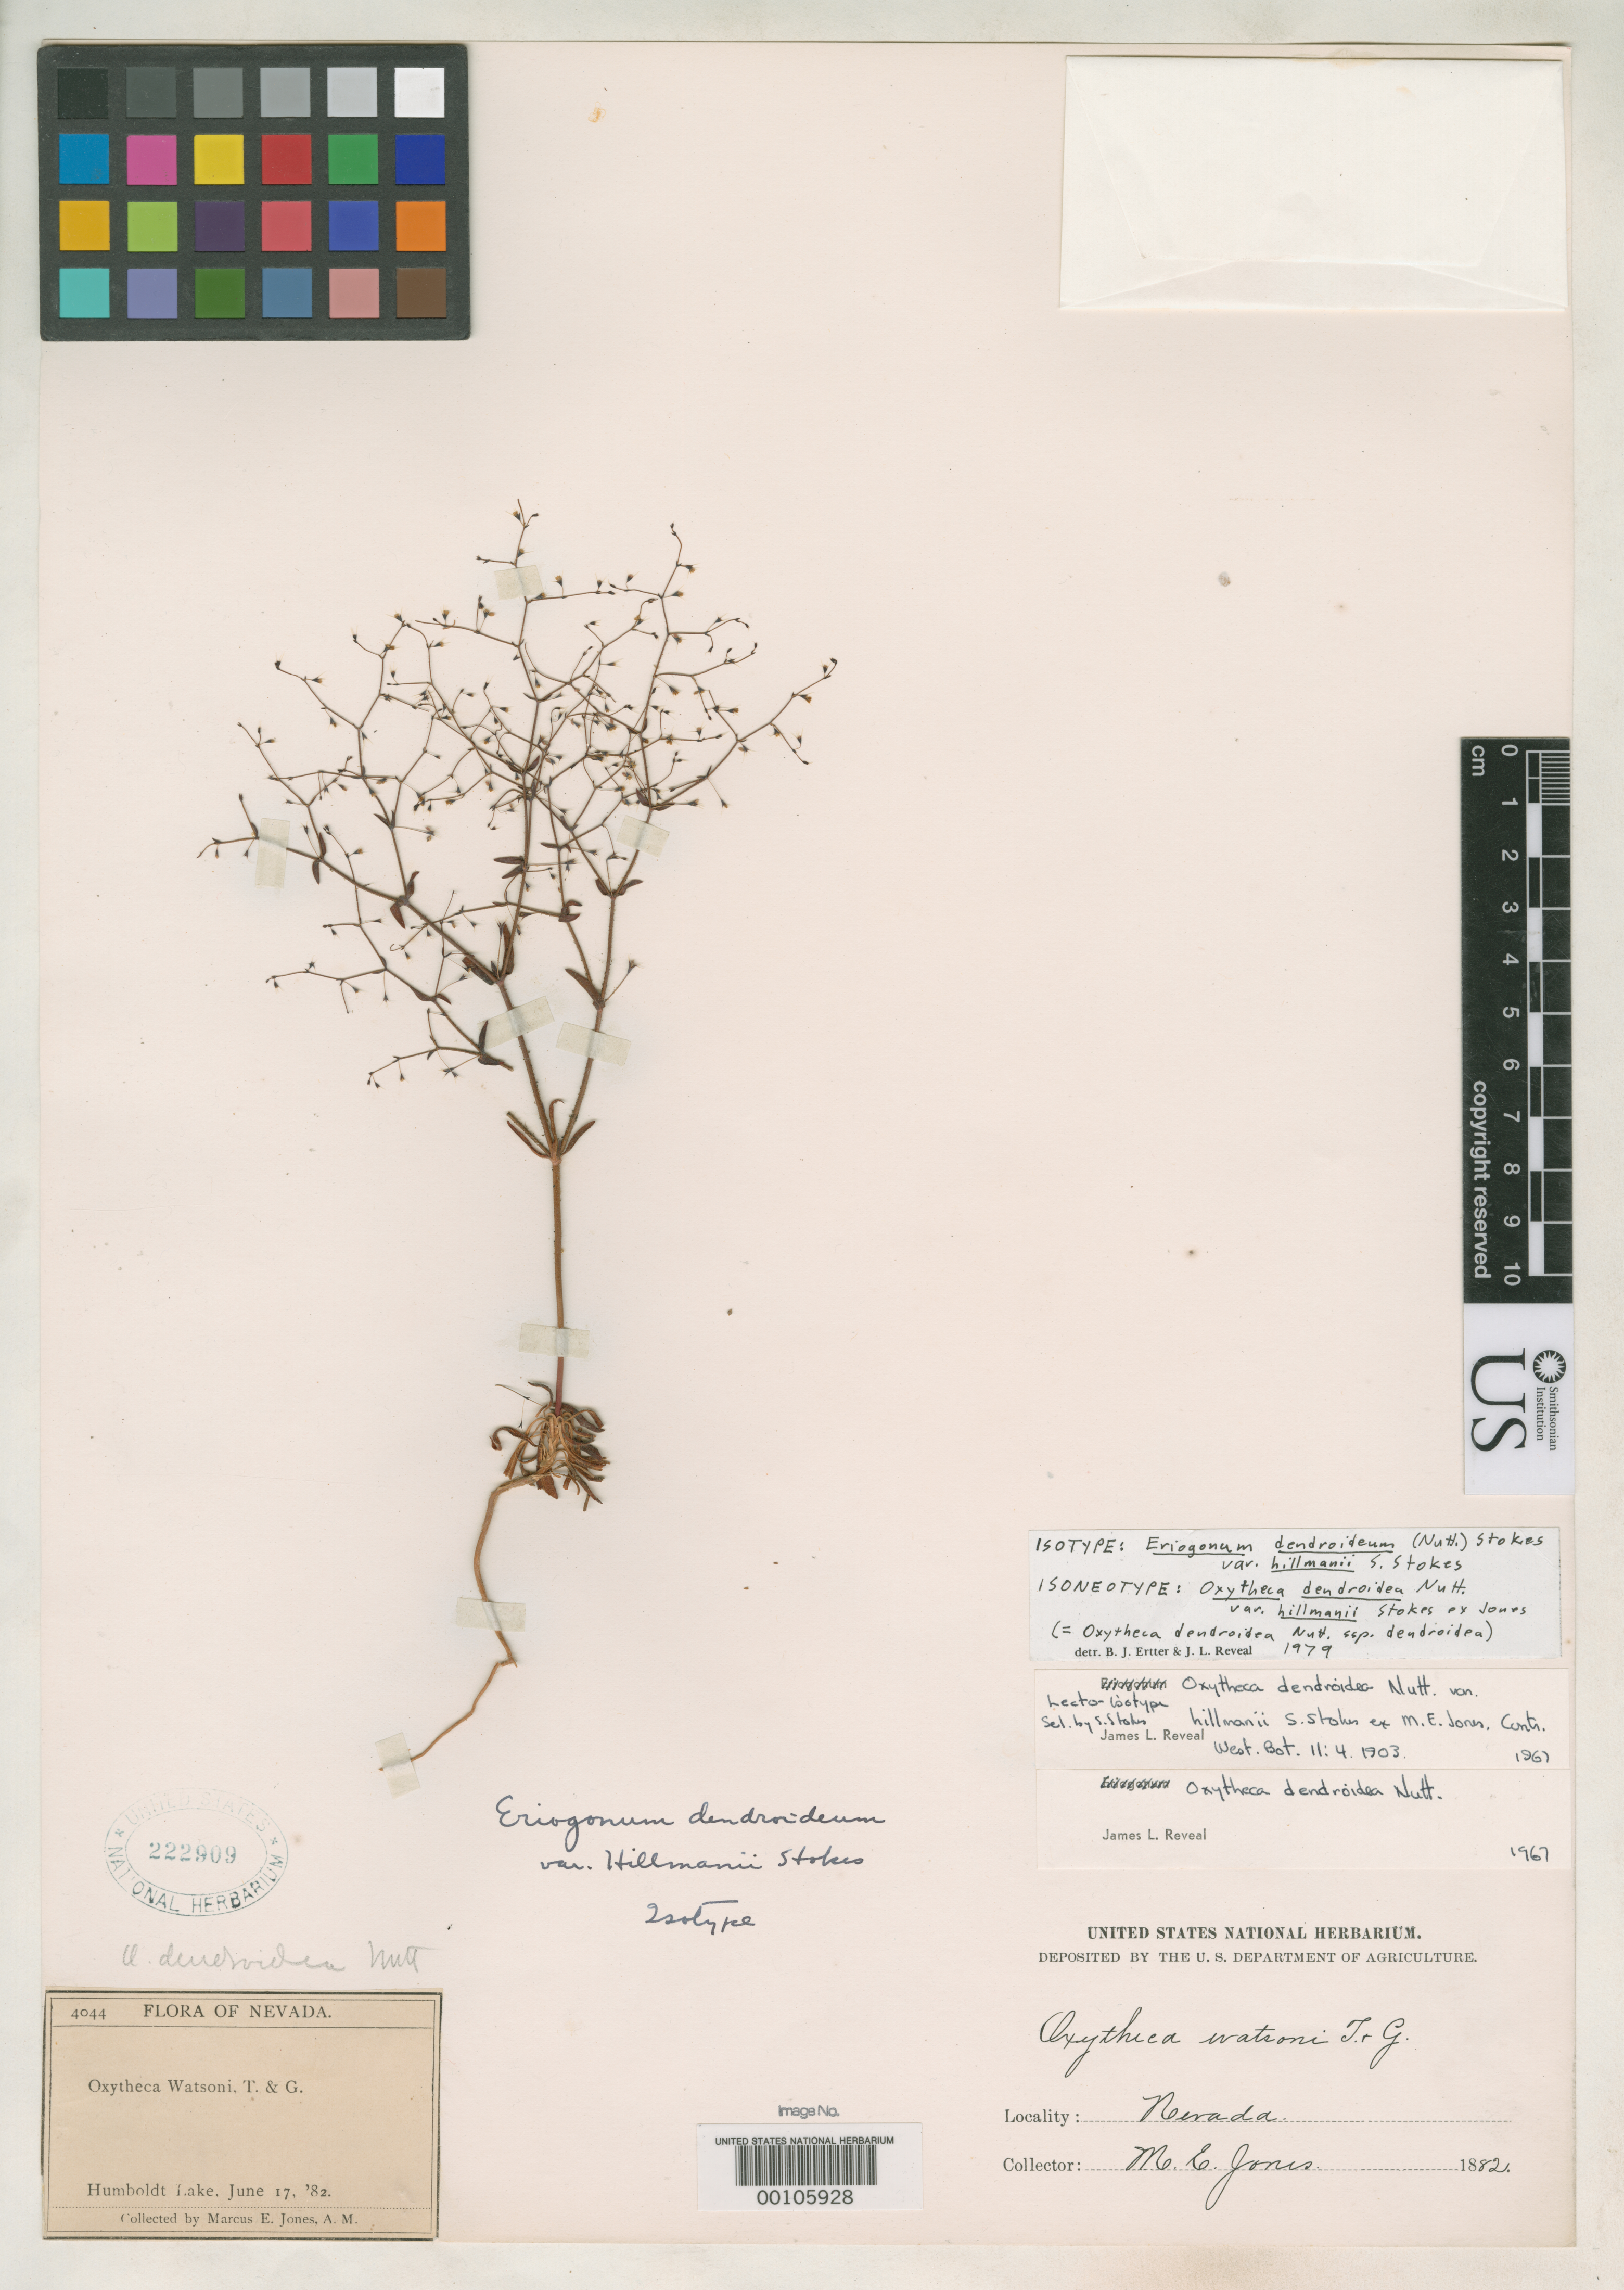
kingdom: Plantae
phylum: Tracheophyta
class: Magnoliopsida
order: Caryophyllales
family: Polygonaceae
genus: Oxytheca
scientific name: Oxytheca dendroidea var. hillmanii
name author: S. Stokes ex M.E. Jones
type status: Isolectotype; Type Collection; Isotype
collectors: M. E. Jones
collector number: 4044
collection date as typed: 17 Jun 1882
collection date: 1882-06-17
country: United States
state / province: Nevada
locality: Humboldt Lake.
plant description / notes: Protologue cites "Reno to Contact, central Nevada, in the Lower Temperate life zone" (i.e., 2 or more syntypes). This collection, Jones 4044, is presumably part of the original material of Oxytheca dendroidea var. hillmannii S.G. Stokes ex M.E. Jones; Ertter annotated and cited it as "[iso]neotype" but if this collection is part of the original material then it should be considered an [iso]lectotype.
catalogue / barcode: US 222909